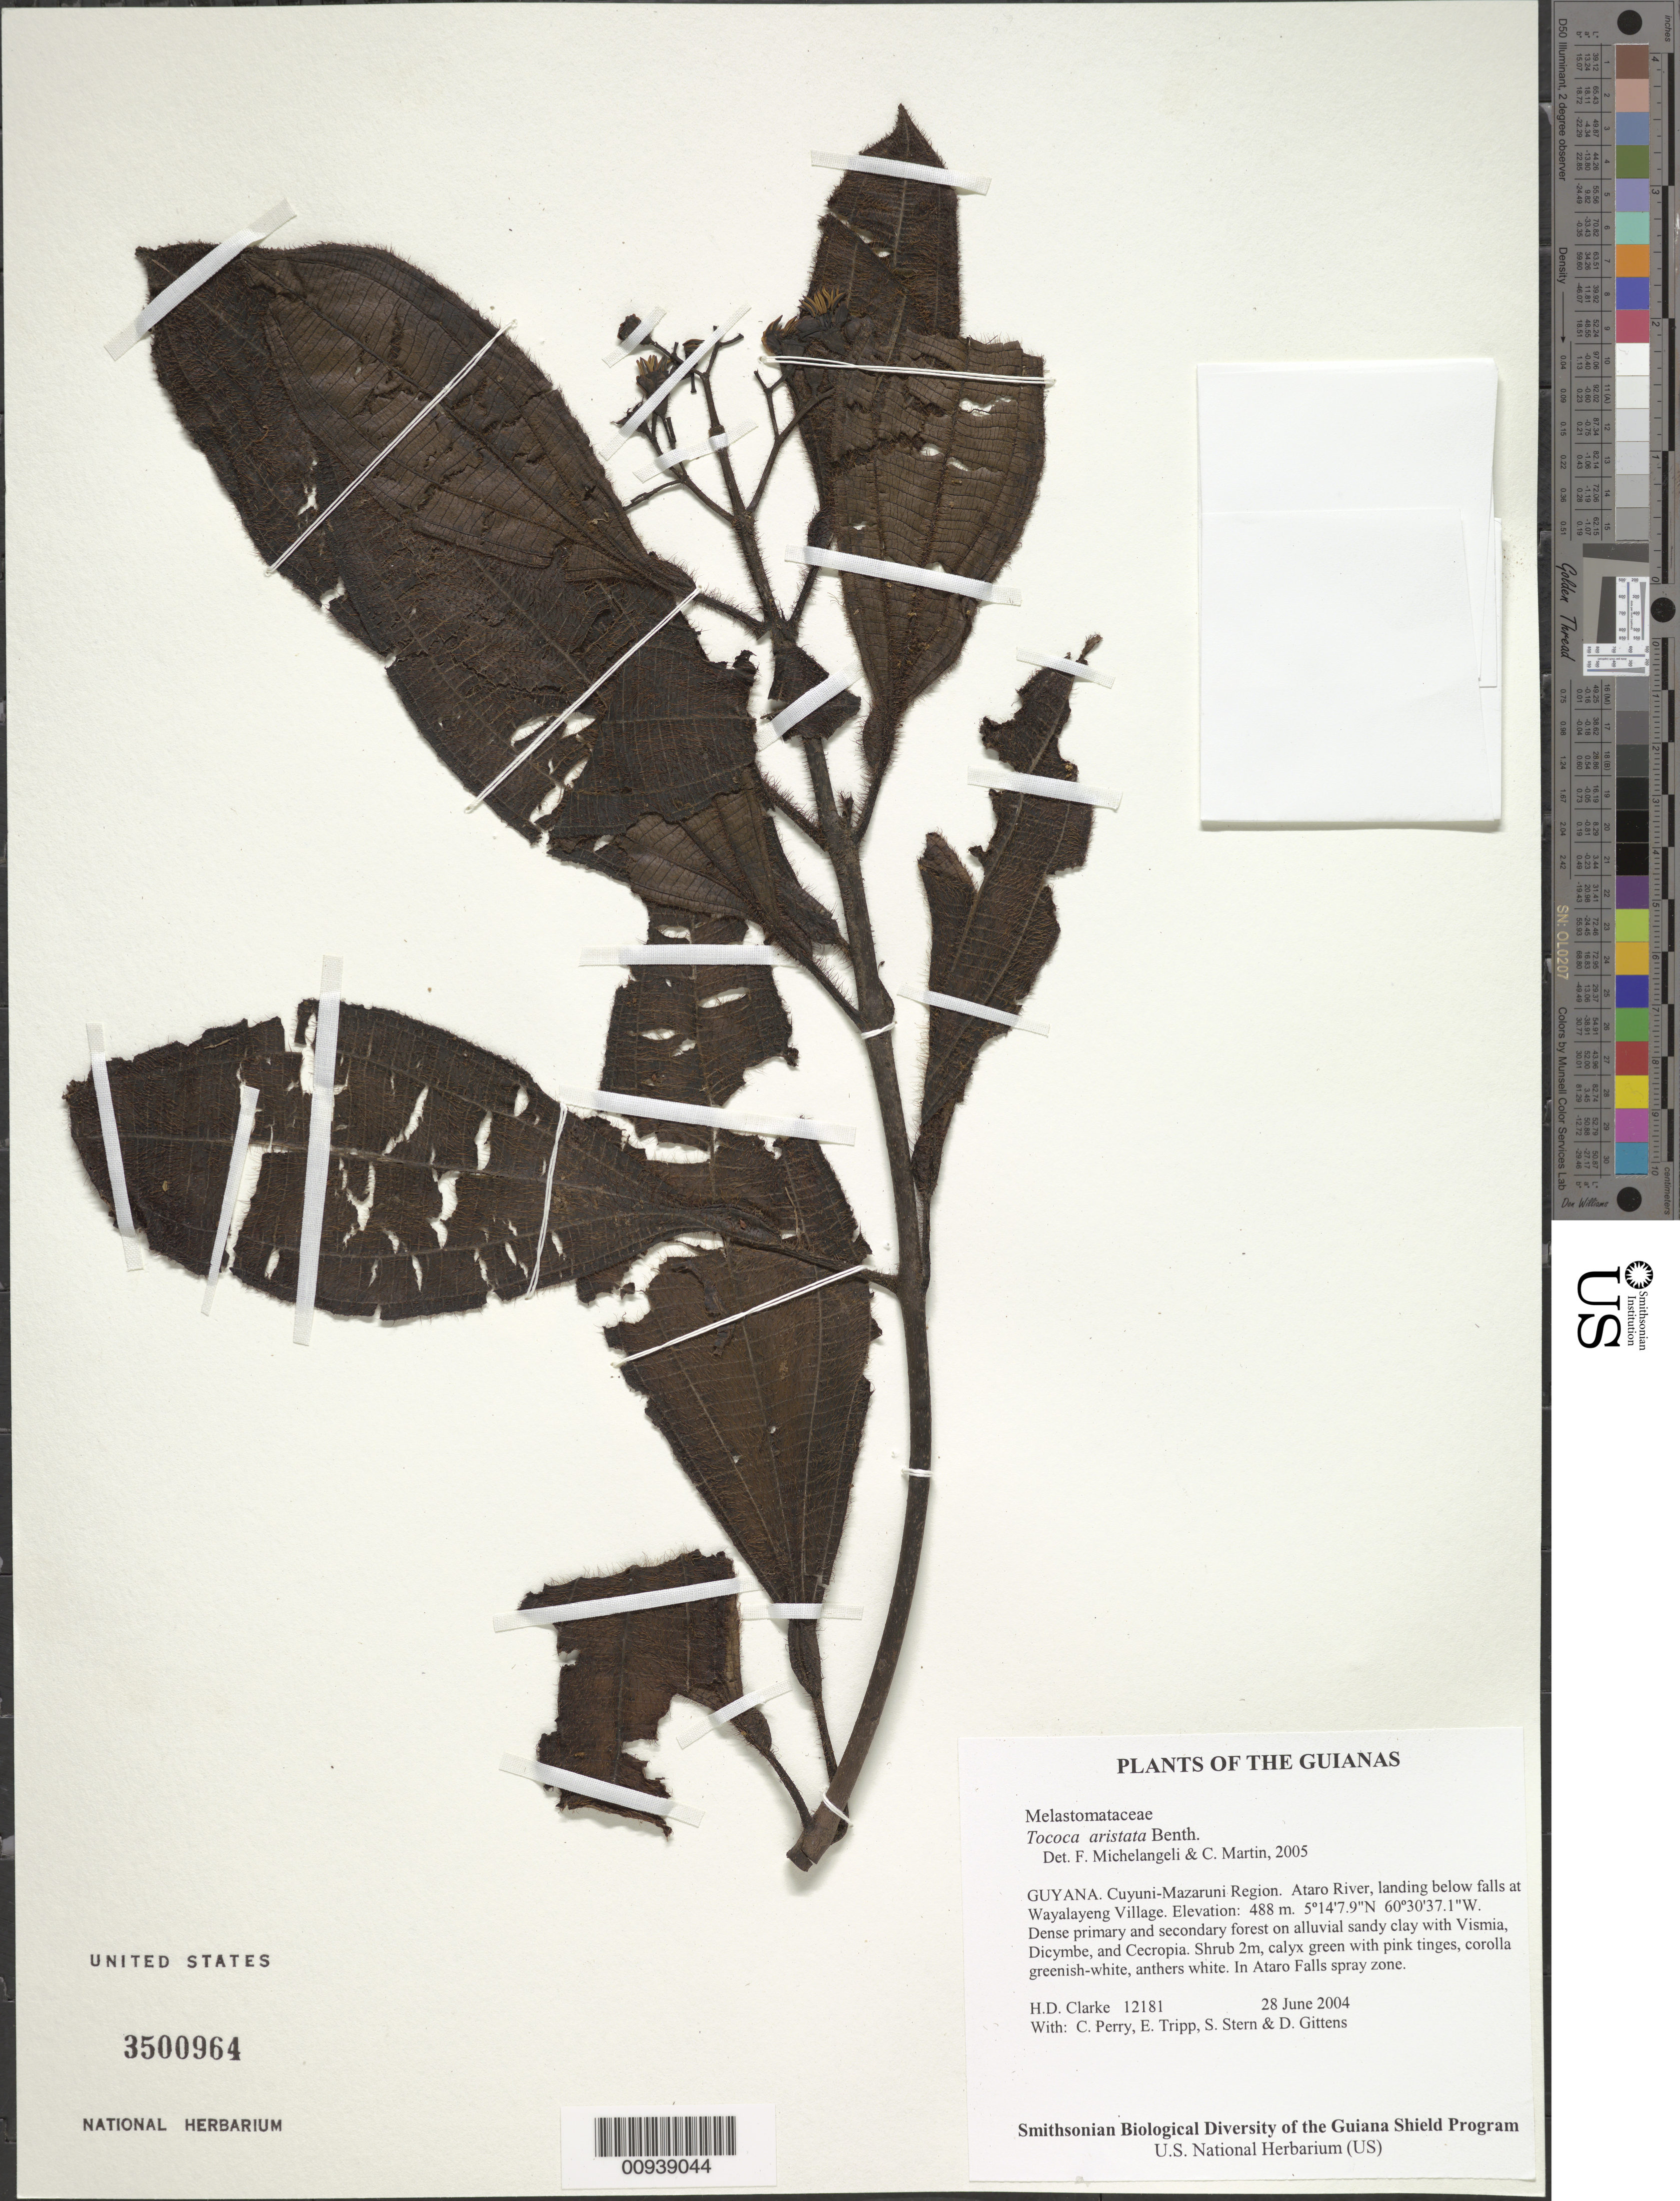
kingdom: Plantae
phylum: Tracheophyta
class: Magnoliopsida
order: Myrtales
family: Melastomataceae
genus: Tococa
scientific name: Tococa aristata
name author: Benth.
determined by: Michelangeli, F. A.; Martin, C.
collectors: H. D. Clarke, C. Perry, E. Tripp, S. R. Stern & D. Gittens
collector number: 12181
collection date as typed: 28 June 2004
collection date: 2004-06-28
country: Guyana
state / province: Cuyuni-Mazaruni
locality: Ataro River, landing below falls at Wayalayeng Village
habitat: Dense primary and secondary forest on alluvial sandy clay with Vismia, Dicymbe, and Cecropia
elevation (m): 488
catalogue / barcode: US 3500964